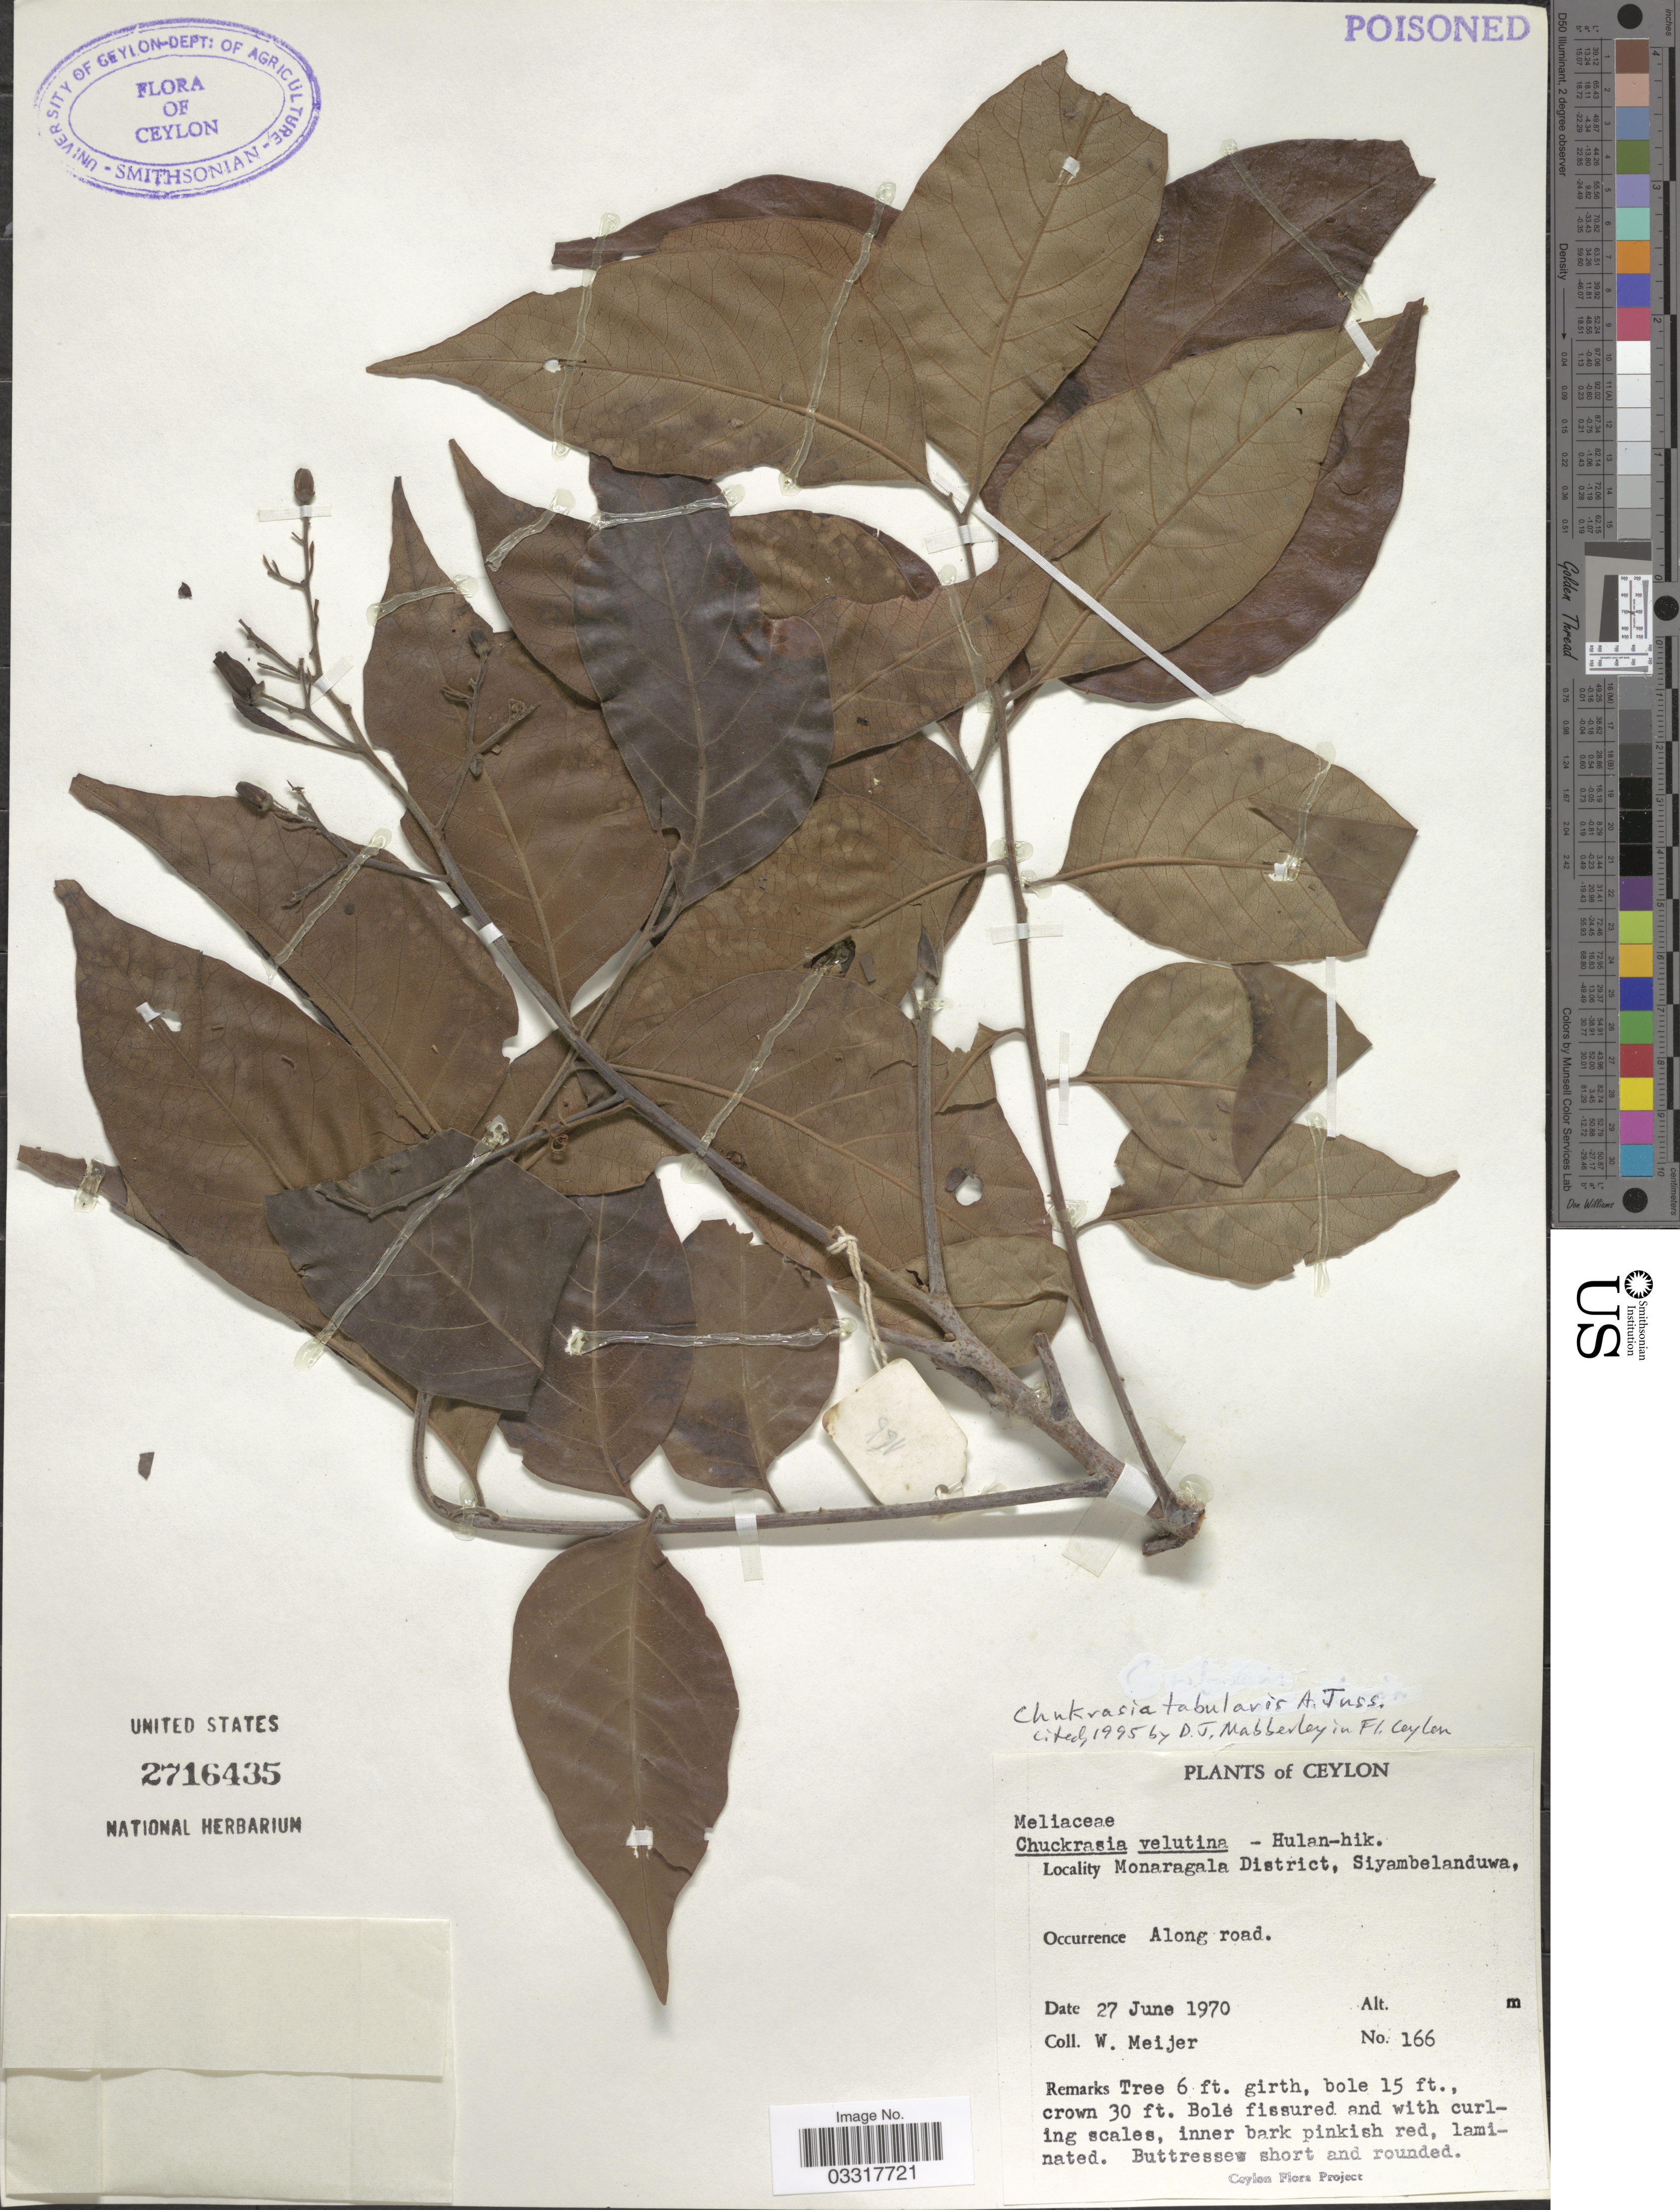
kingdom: Plantae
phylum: Tracheophyta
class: Magnoliopsida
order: Sapindales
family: Meliaceae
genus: Chukrasia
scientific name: Chukrasia tabularis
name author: A. Juss.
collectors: W. Meijer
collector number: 166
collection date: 1970-06-27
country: Sri Lanka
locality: Ceylon, Monaragala District, Siyambelanduwa.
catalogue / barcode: US 2716435